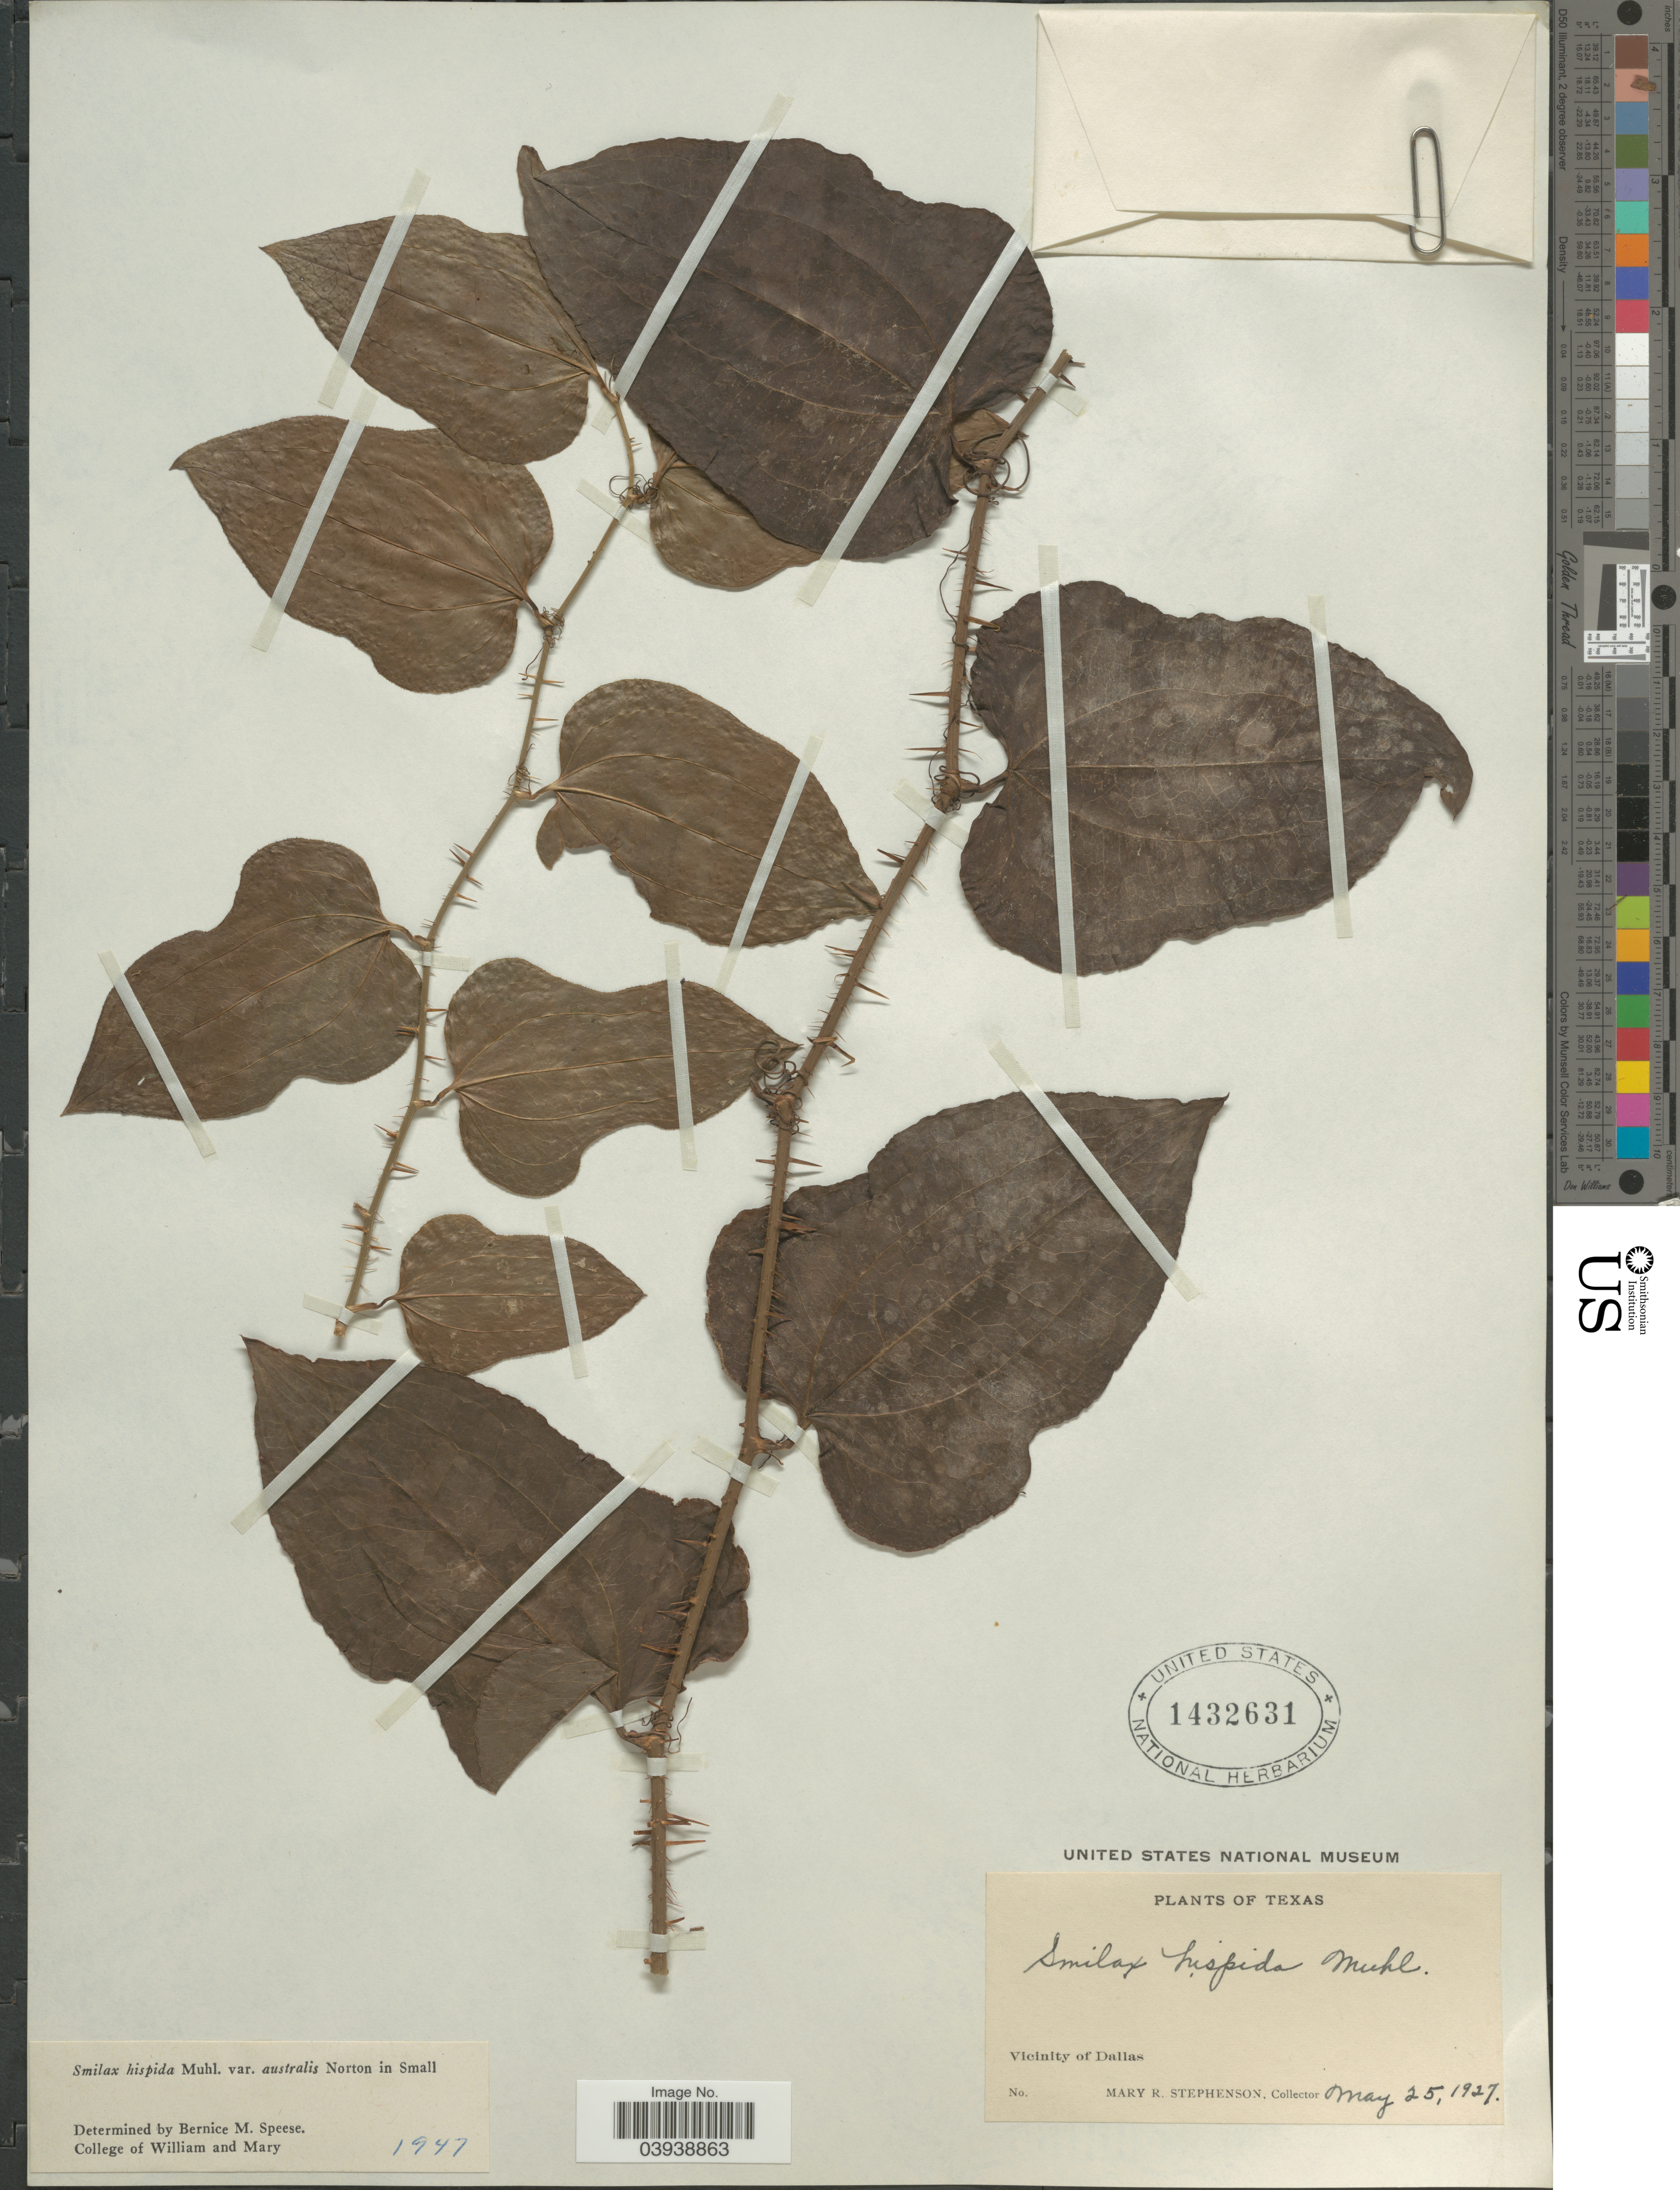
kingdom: Plantae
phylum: Tracheophyta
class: Liliopsida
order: Liliales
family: Smilacaceae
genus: Smilax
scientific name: Smilax hispida var. australis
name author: Small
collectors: M. Stephenson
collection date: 1927-05-25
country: United States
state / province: Texas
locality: Vicinity of Dallas.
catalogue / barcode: US 1432631